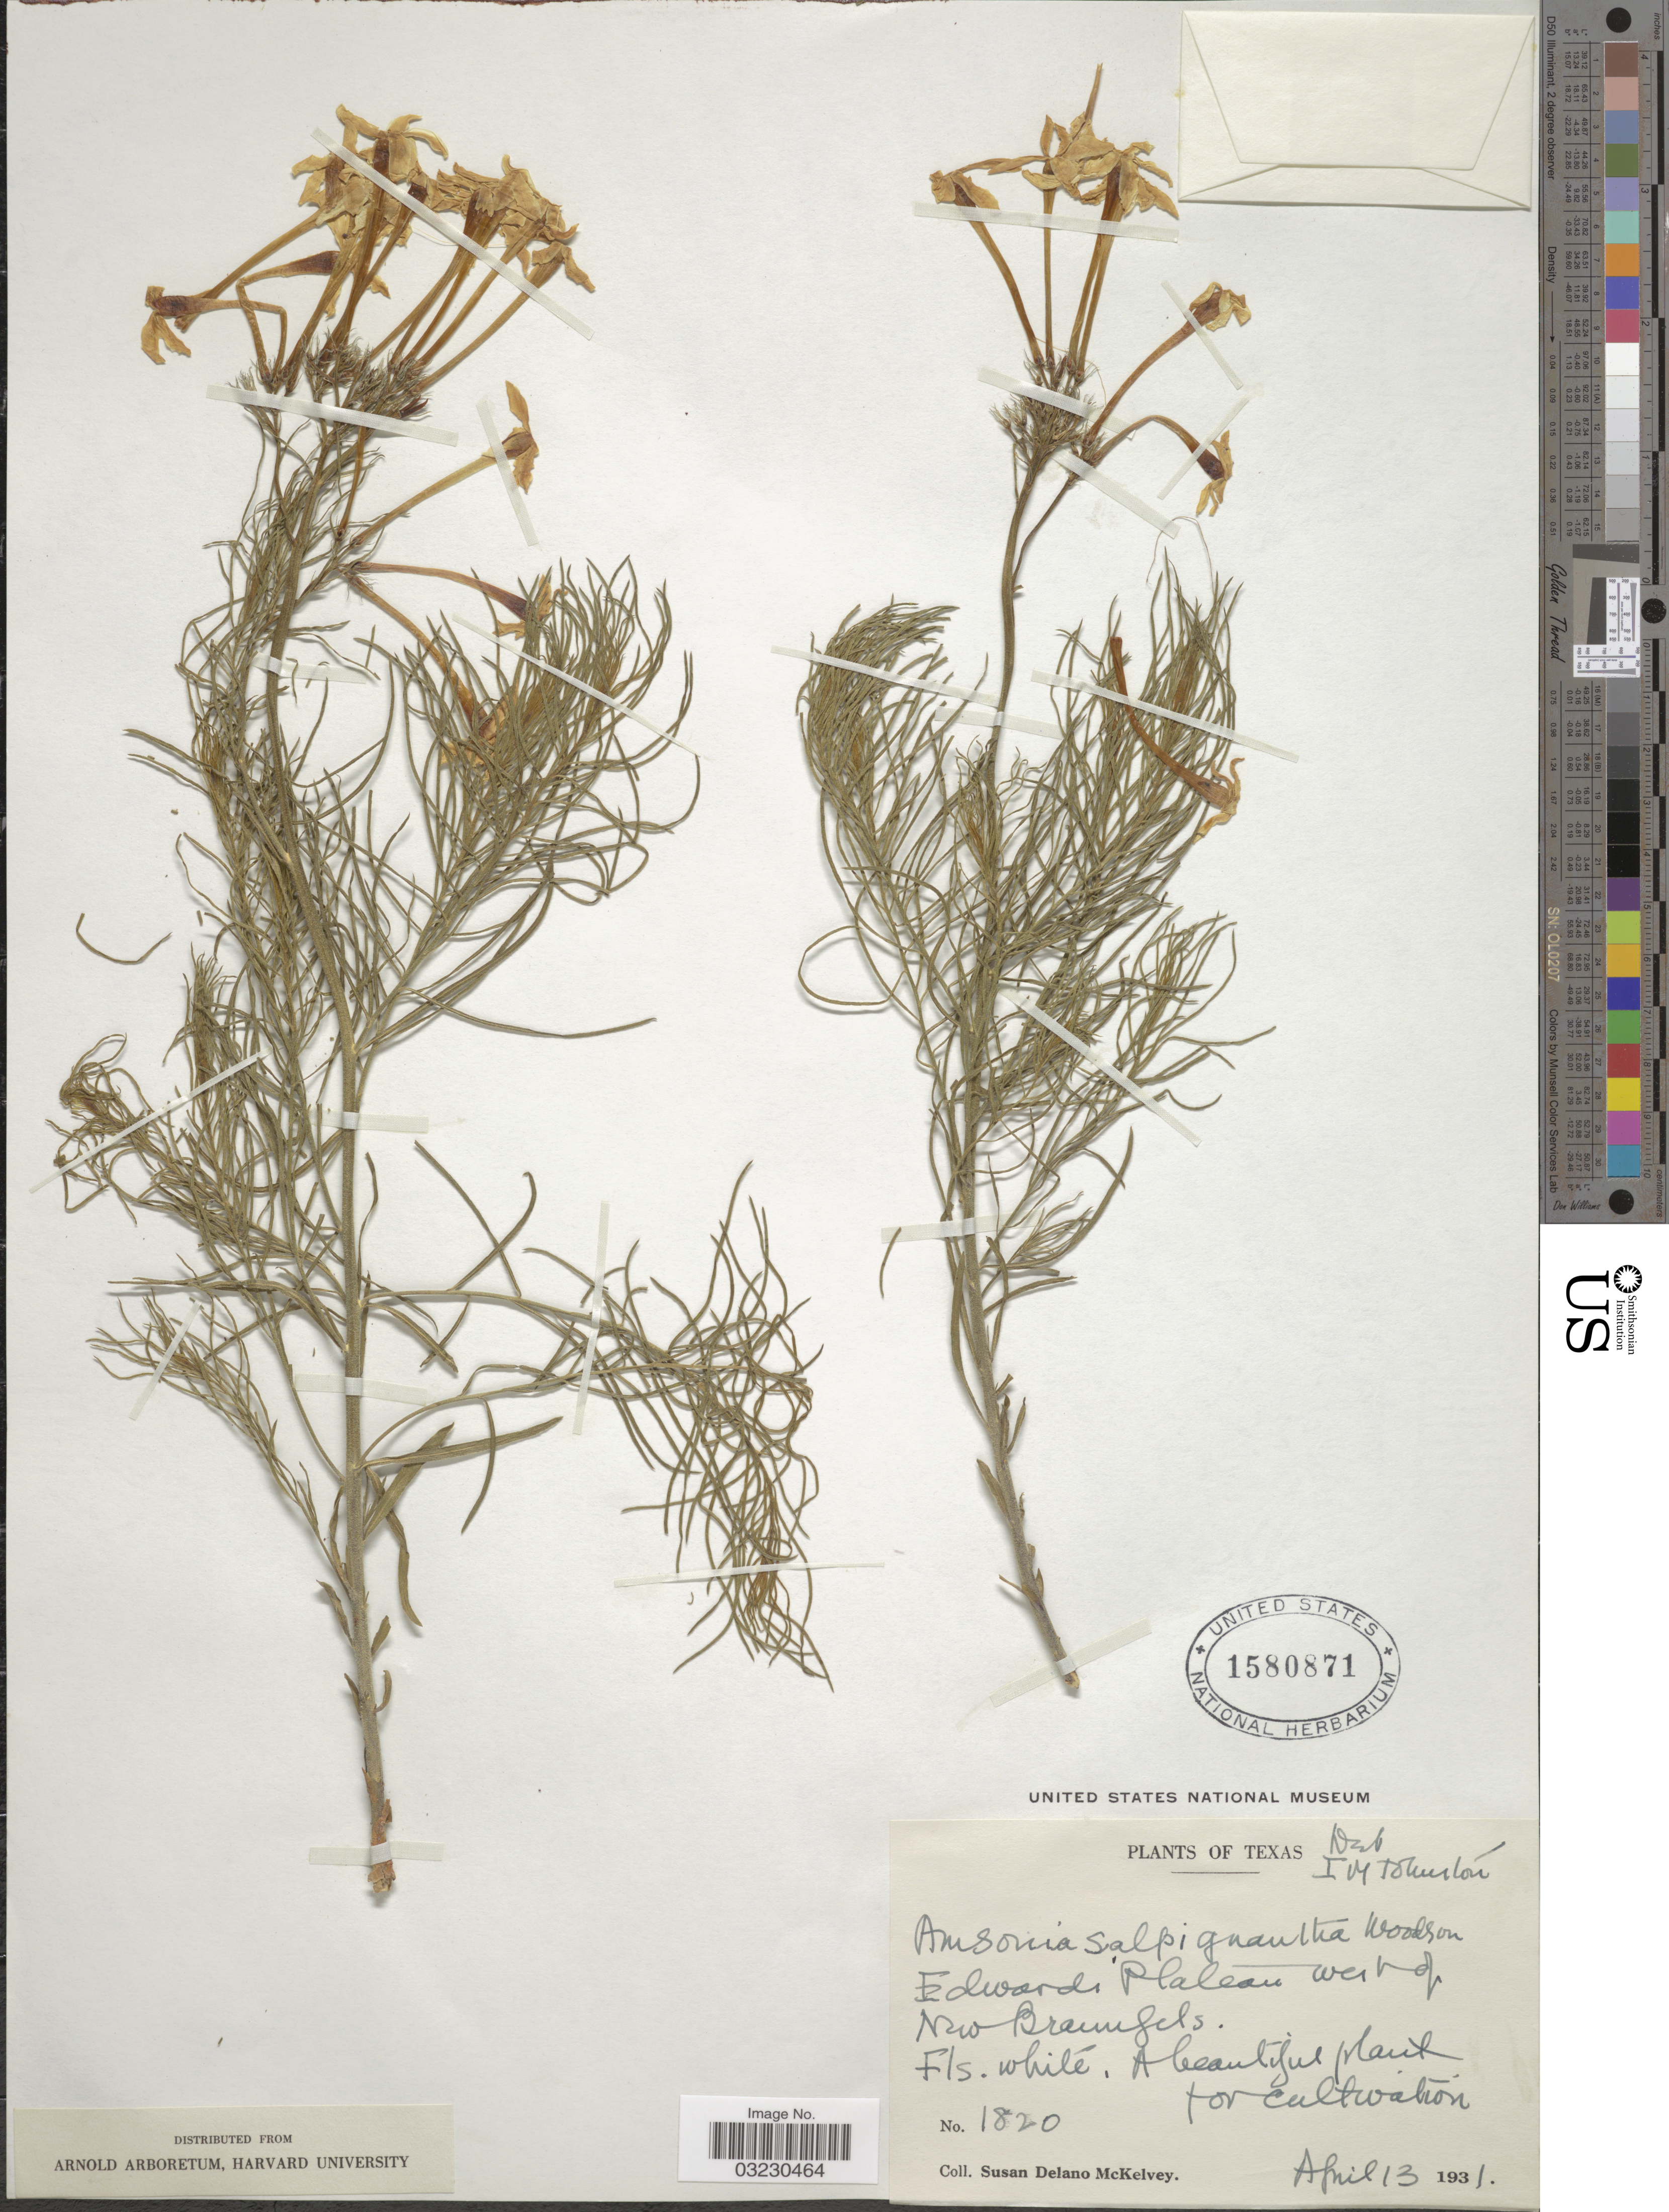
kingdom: Plantae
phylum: Tracheophyta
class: Magnoliopsida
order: Gentianales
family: Apocynaceae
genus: Amsonia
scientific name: Amsonia salpignantha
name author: Woodson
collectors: S. A. McKelvey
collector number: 1820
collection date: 1931-04-13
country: United States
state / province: Texas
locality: Edwards Plateau west of New Braunfels.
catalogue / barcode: US 1580871